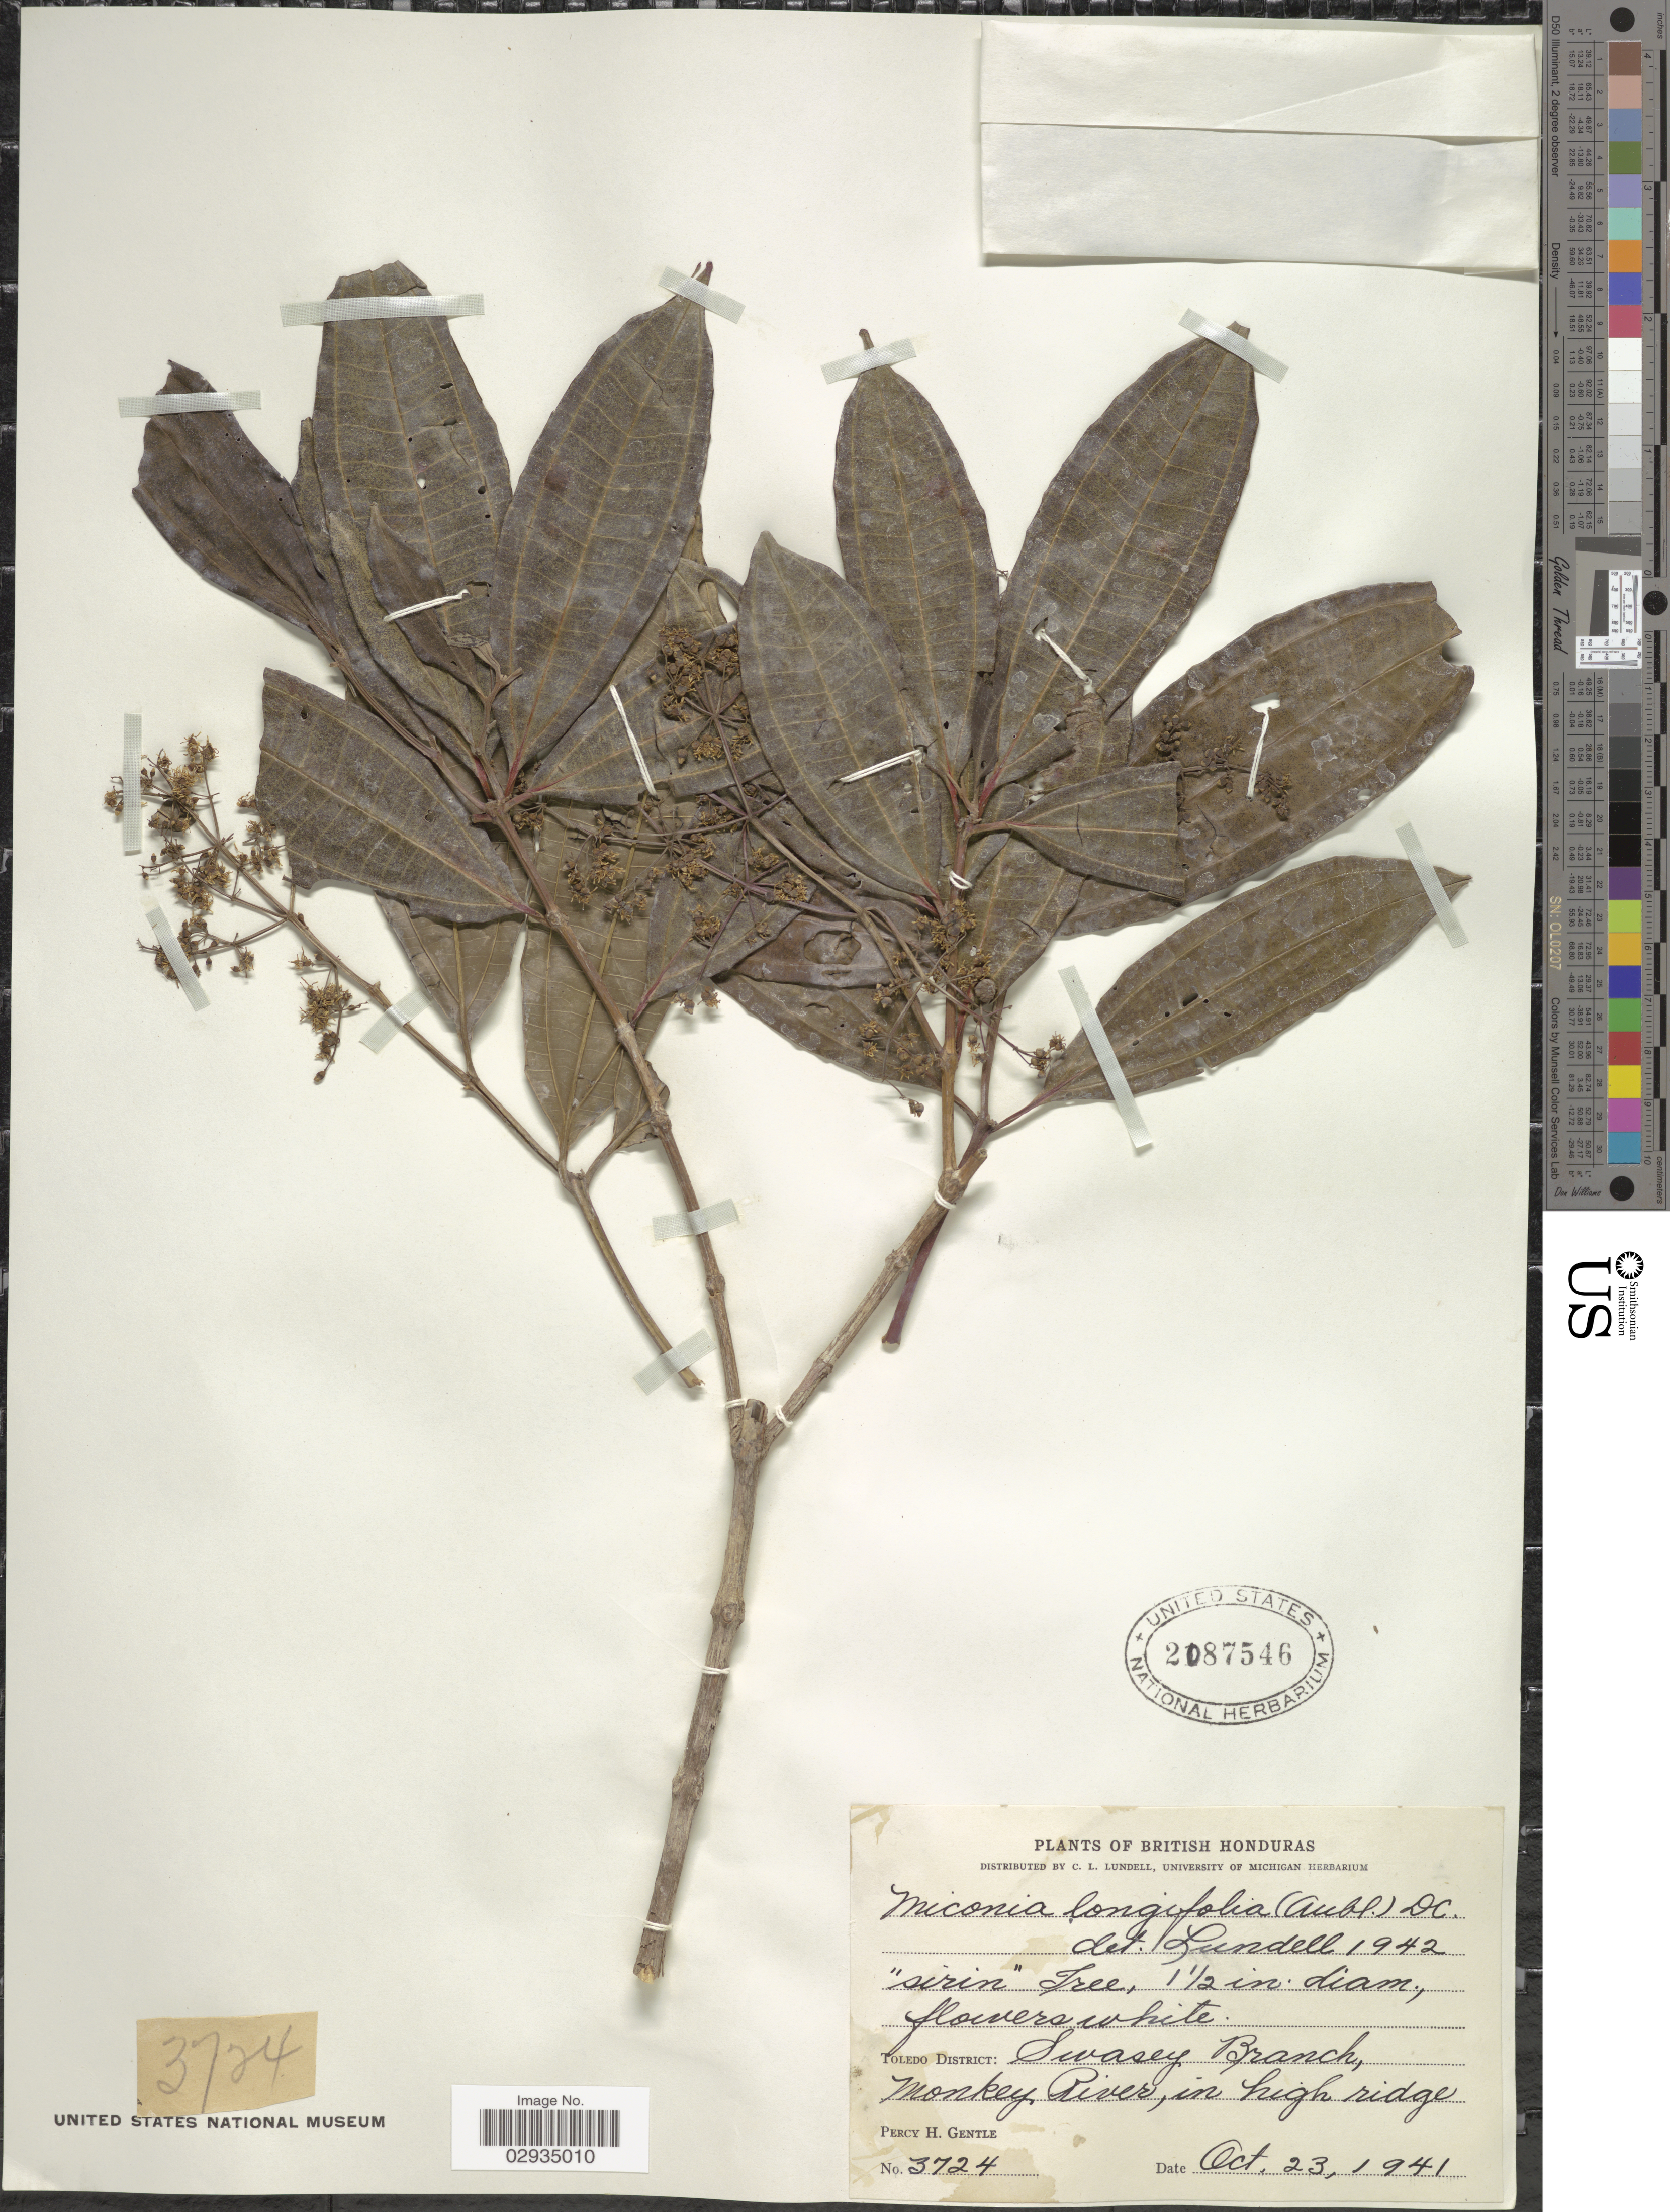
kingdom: Plantae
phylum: Tracheophyta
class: Magnoliopsida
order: Myrtales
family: Melastomataceae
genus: Miconia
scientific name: Miconia longifolia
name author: (Aubl.) DC.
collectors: P. H. Gentle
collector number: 3724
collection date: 1941-10-23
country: Belize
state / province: Toledo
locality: British Honduras. Toledo District: Swasey Branch, Monkey River, in high ridge.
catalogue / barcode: US 2087546